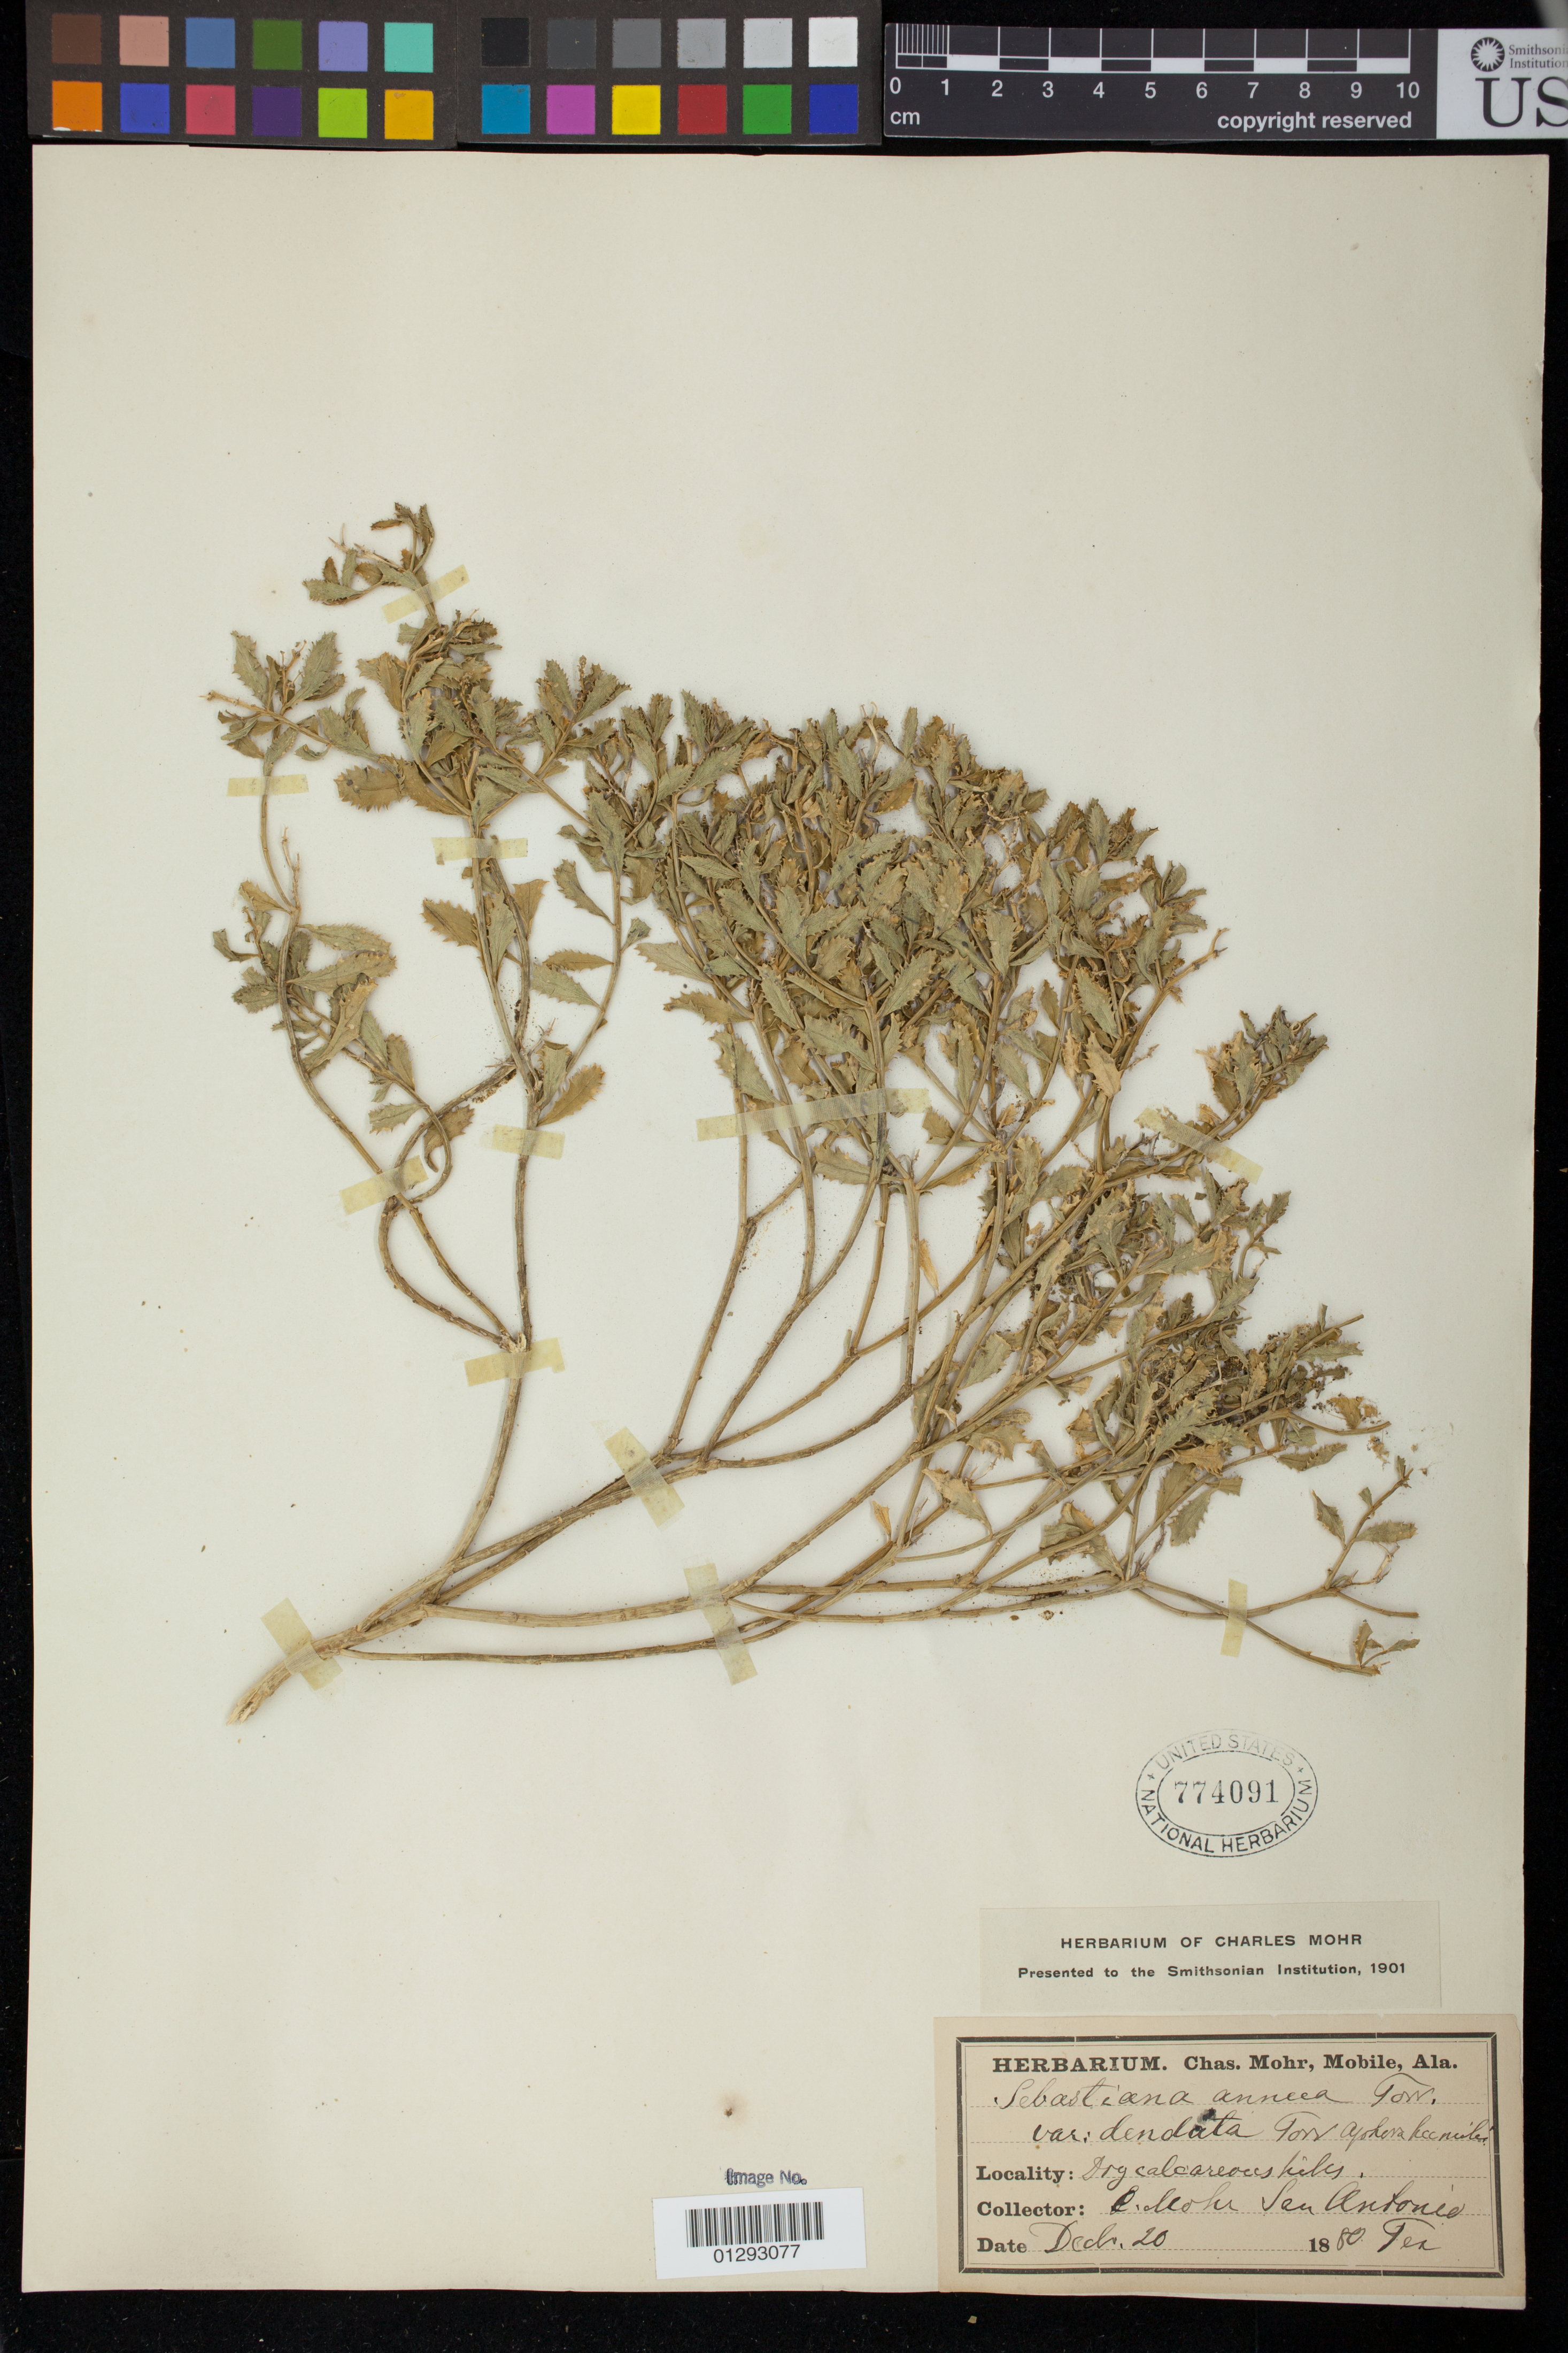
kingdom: Plantae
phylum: Tracheophyta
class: Magnoliopsida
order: Malpighiales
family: Euphorbiaceae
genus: Stillingia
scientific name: Stillingia treculiana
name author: (Müll. Arg.) I.M. Johnst.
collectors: C. T. Mohr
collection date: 1880-12-20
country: United States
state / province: Texas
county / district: Bexar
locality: San Antonio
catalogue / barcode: US 774091